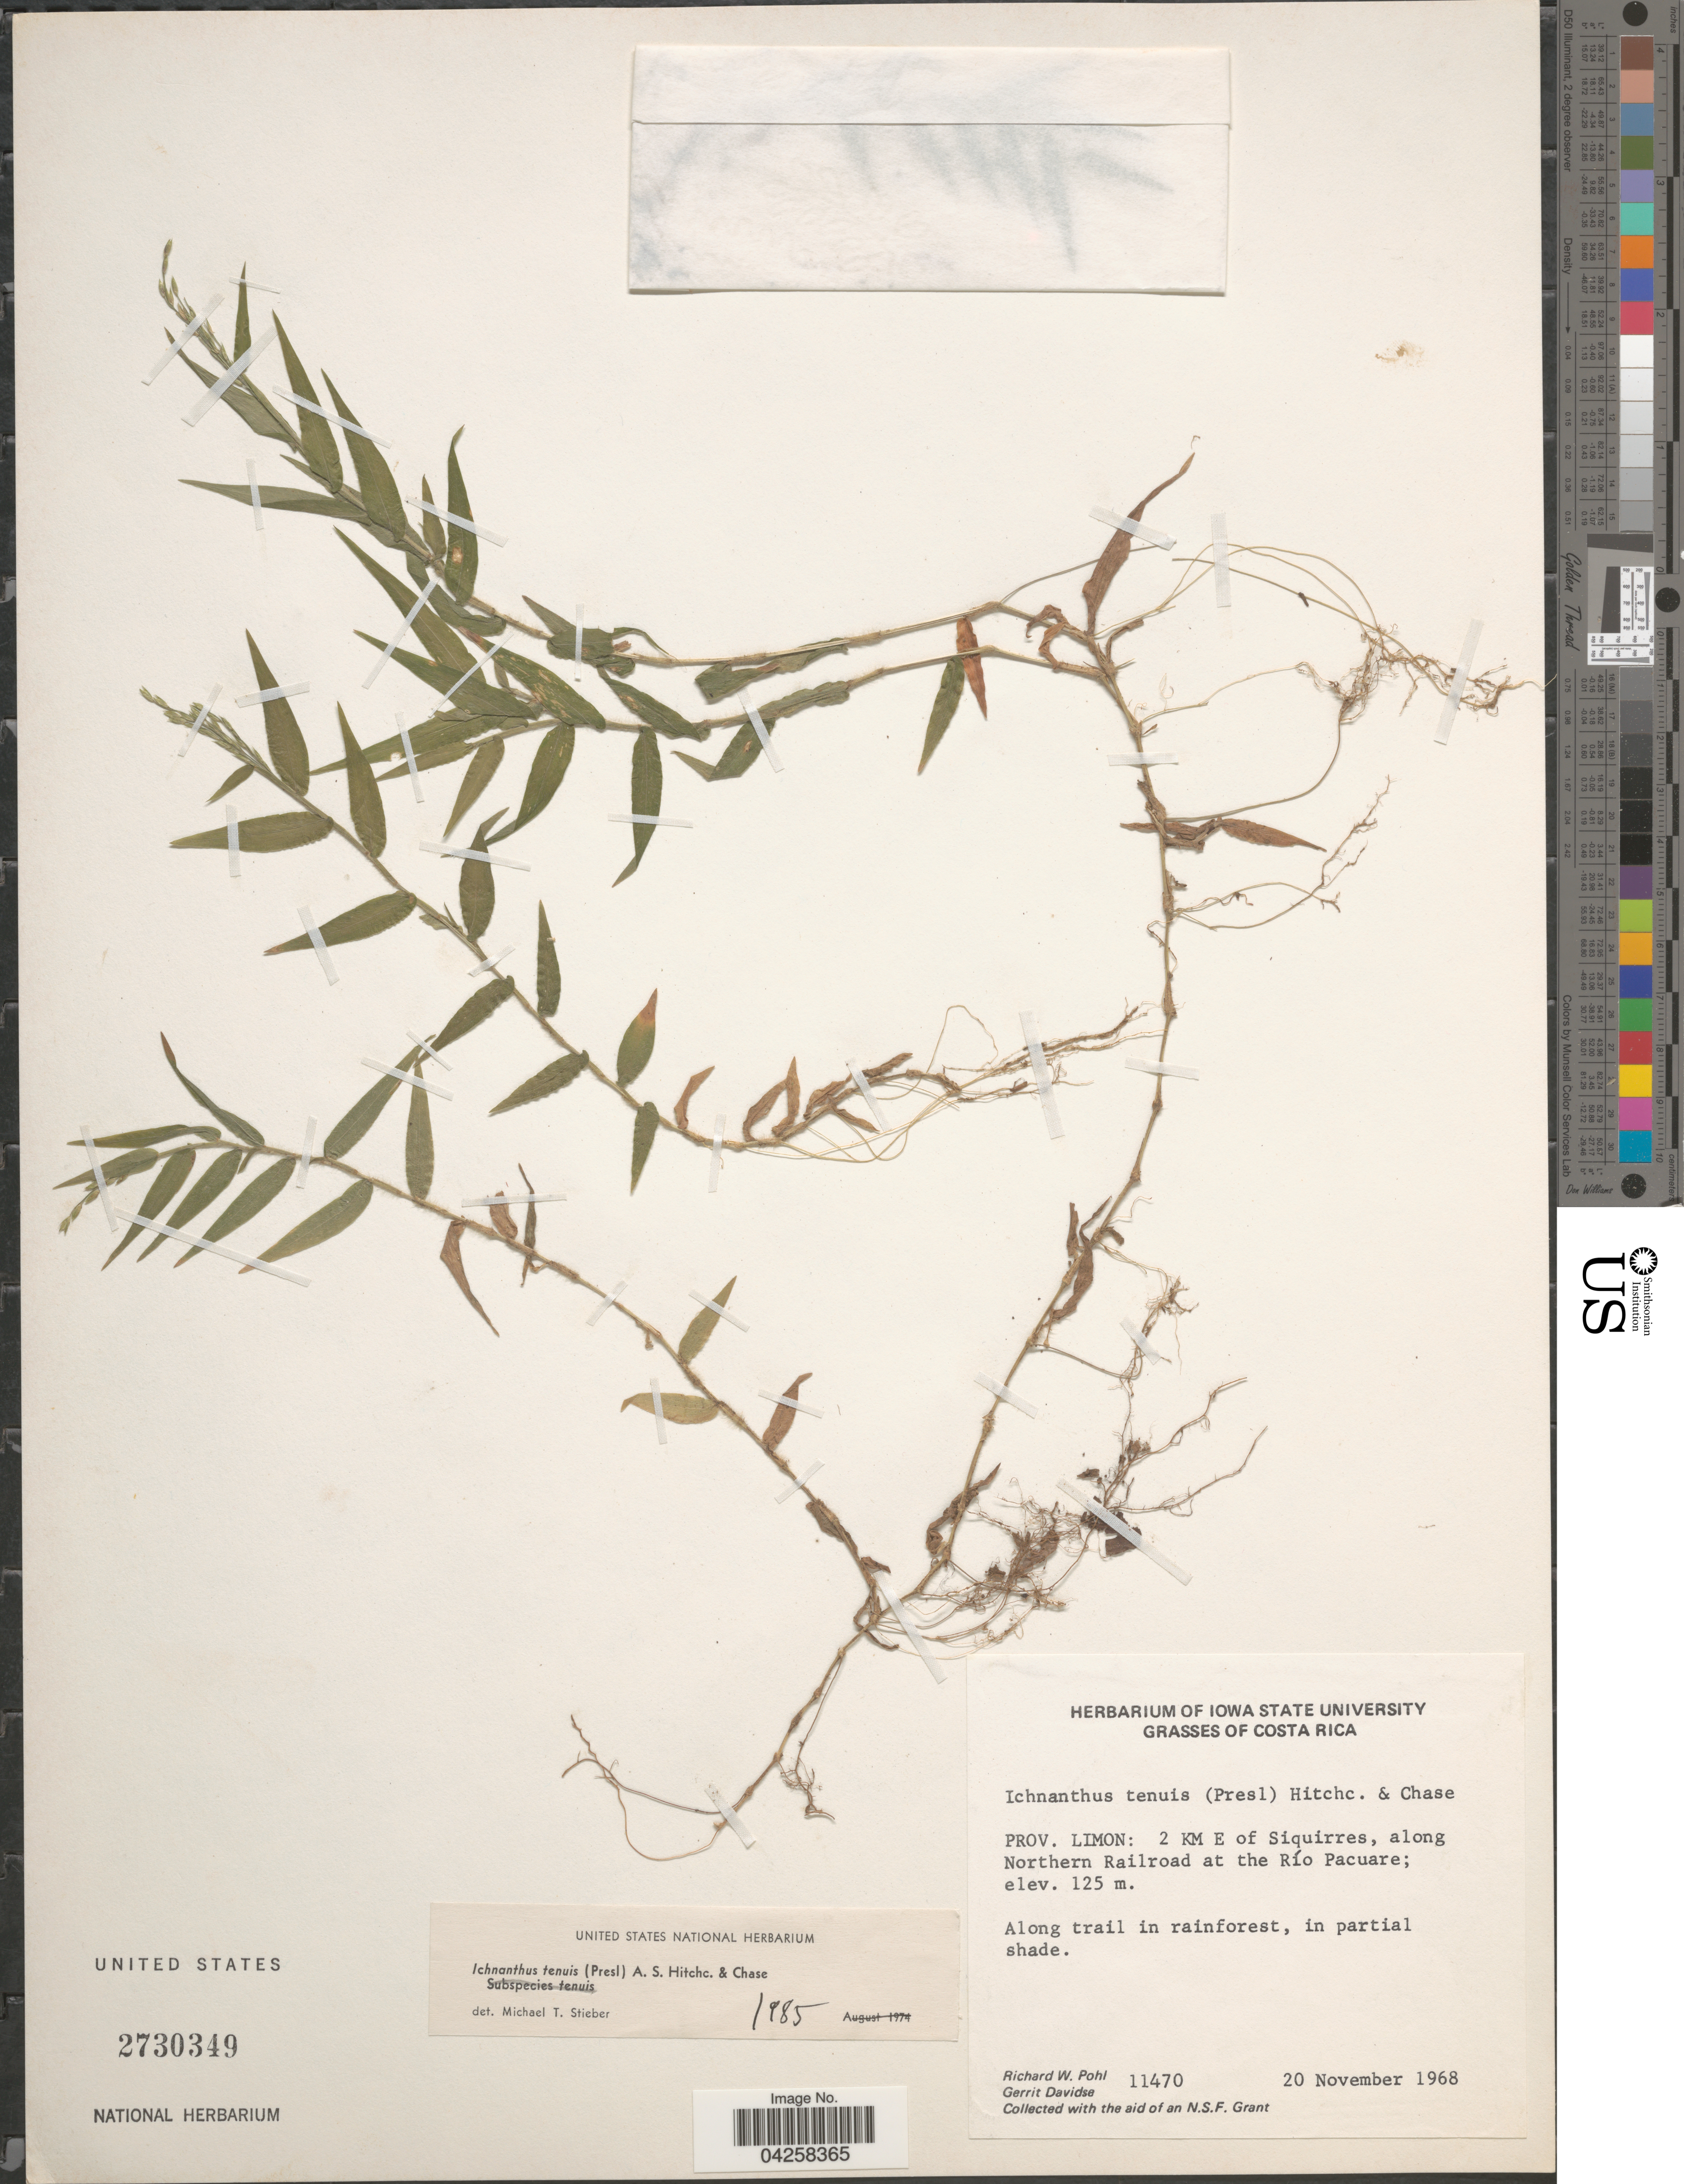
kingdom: Plantae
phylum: Tracheophyta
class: Liliopsida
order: Poales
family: Poaceae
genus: Ichnanthus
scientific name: Ichnanthus tenuis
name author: (J. Presl) Hitchc. & Chase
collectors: R. W. Pohl & G. Davidse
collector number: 11470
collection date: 1968-11-20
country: Costa Rica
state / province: Limón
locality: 2 KM E of Siquirres, along Northern Railroad at the Río Pacuare.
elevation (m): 125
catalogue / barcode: US 2730349